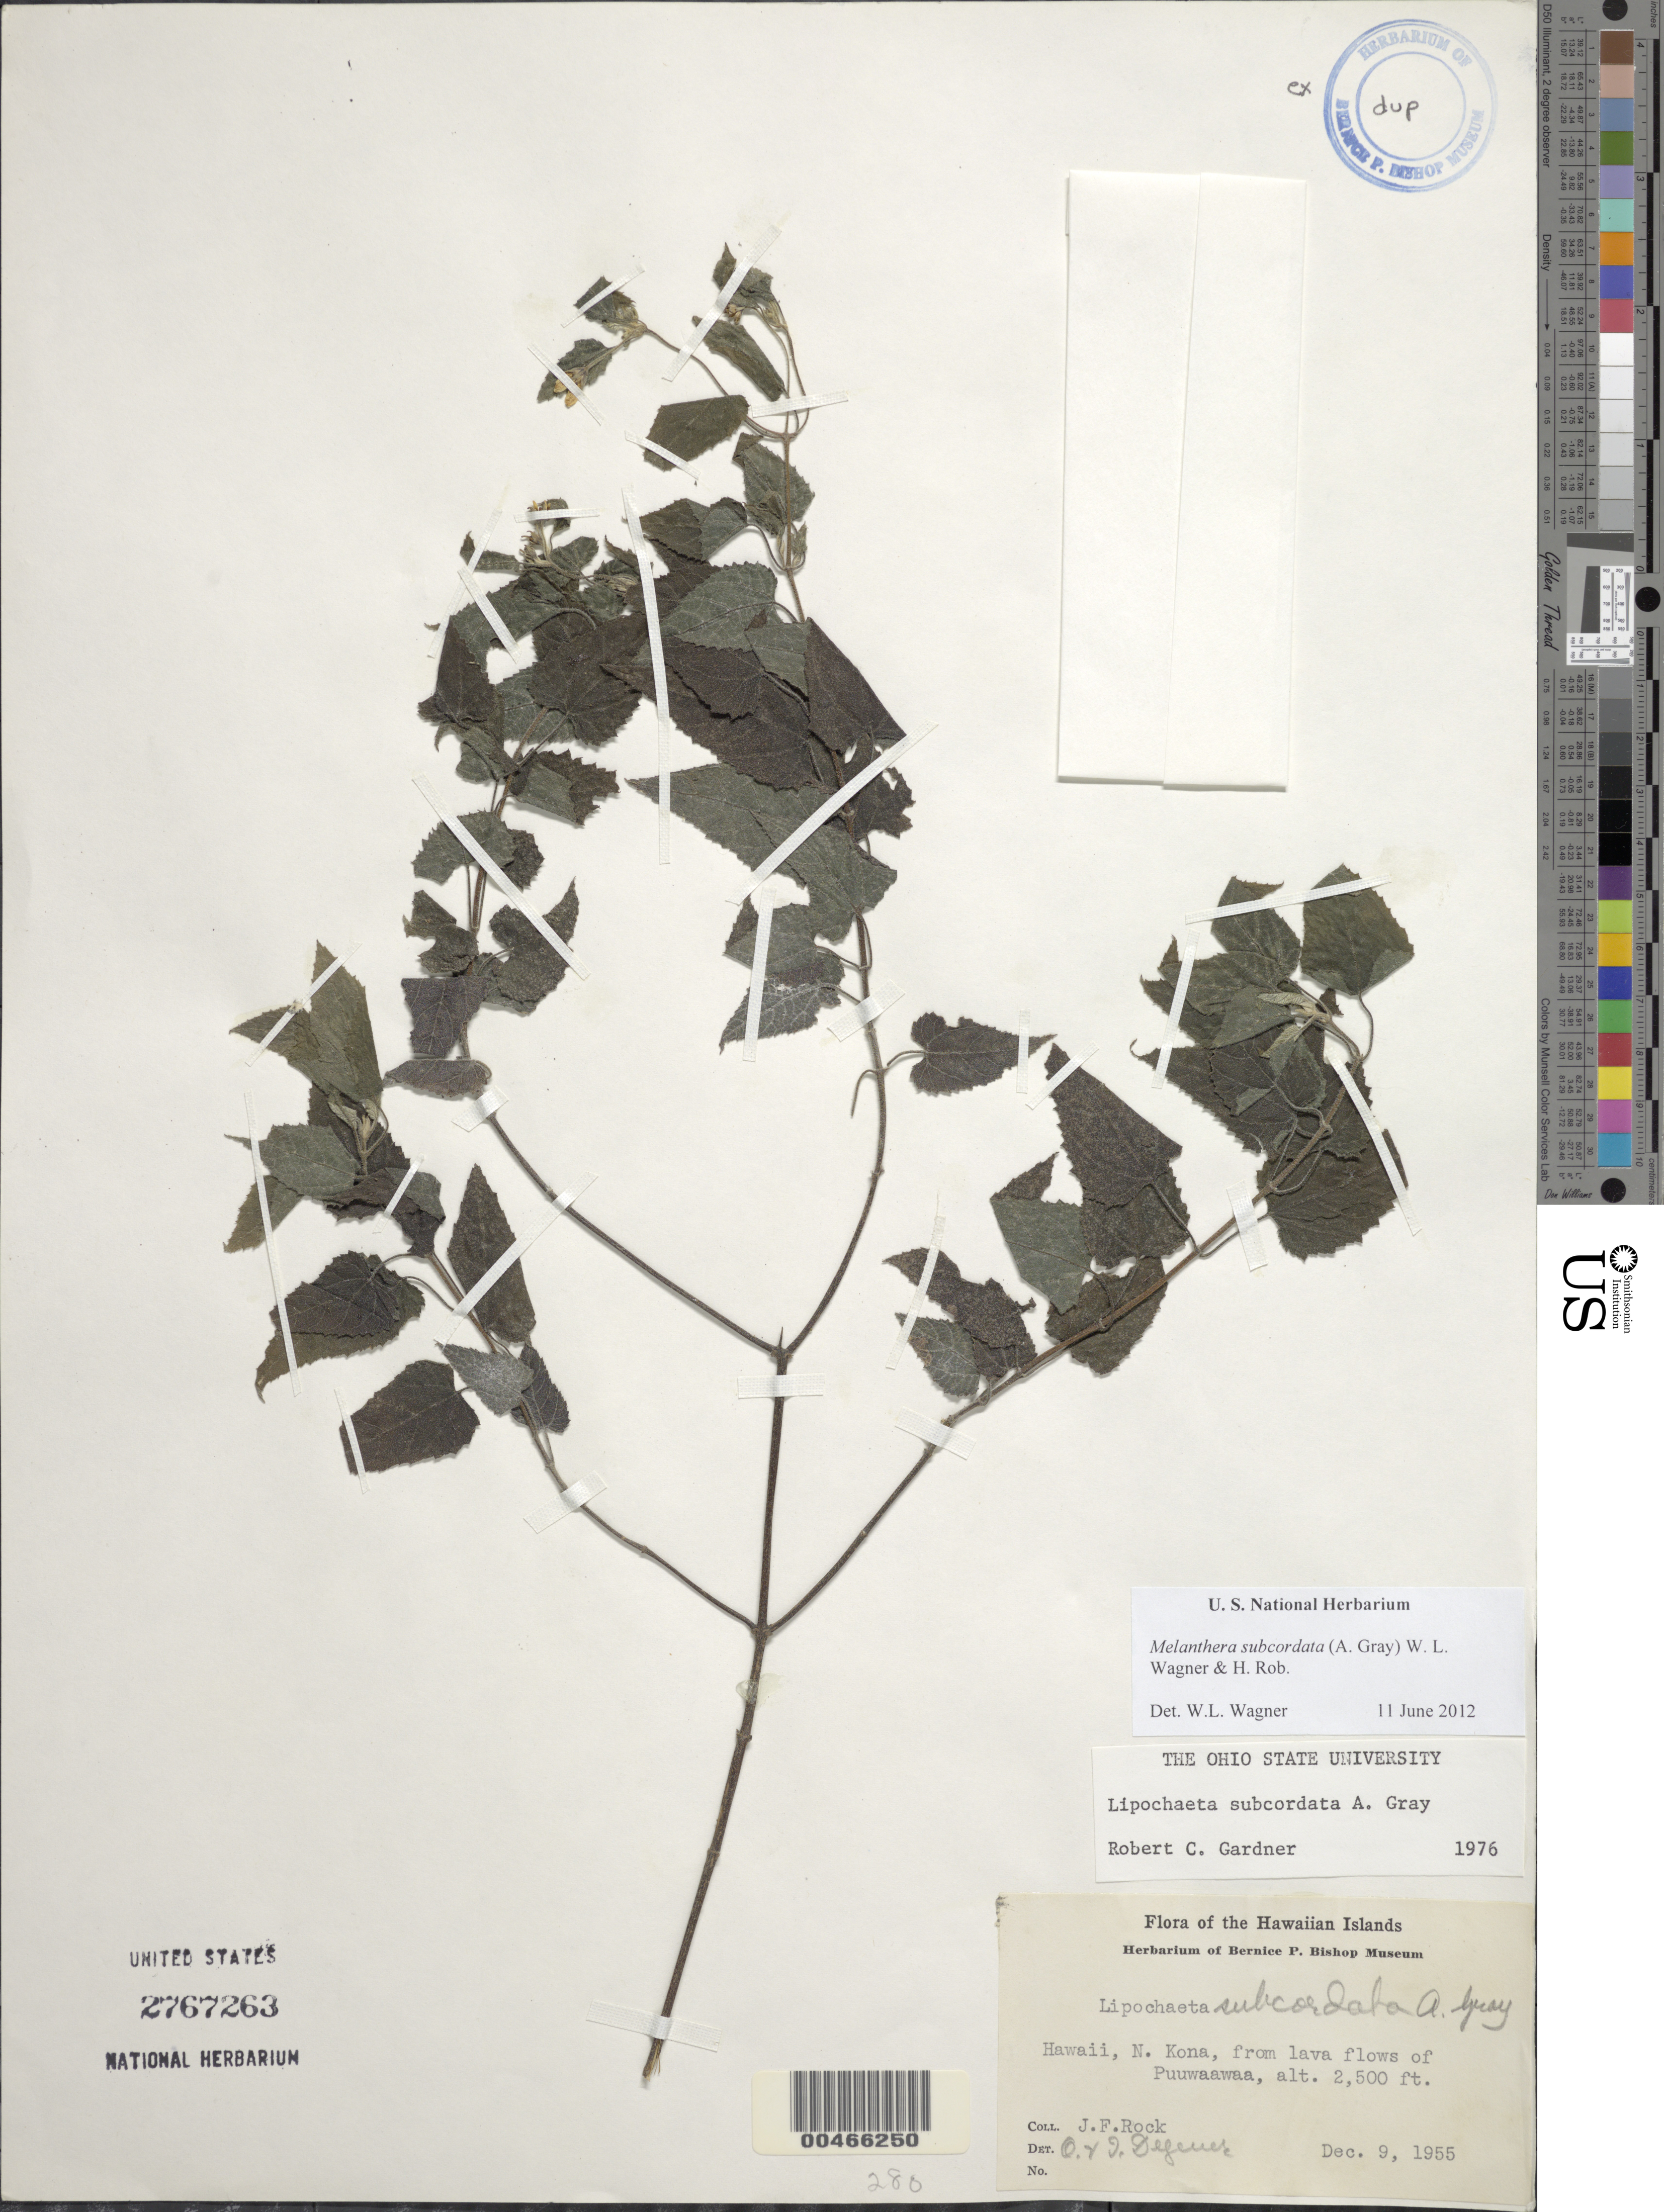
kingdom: Plantae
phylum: Tracheophyta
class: Magnoliopsida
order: Asterales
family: Asteraceae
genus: Wollastonia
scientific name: Wollastonia subcordata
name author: (A. Gray) Orchard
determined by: Wagner, W. L., (BOT), Smithsonian Institution - National Museum of Natural History (UNITED STATES)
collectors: J. F. Rock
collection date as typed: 9 Dec 1955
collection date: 1955-12-09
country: United States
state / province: Hawaii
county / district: Hawaii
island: Hawaii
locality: N Kona, from lava flows of Puuwaawaa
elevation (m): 762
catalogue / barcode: US 2767263